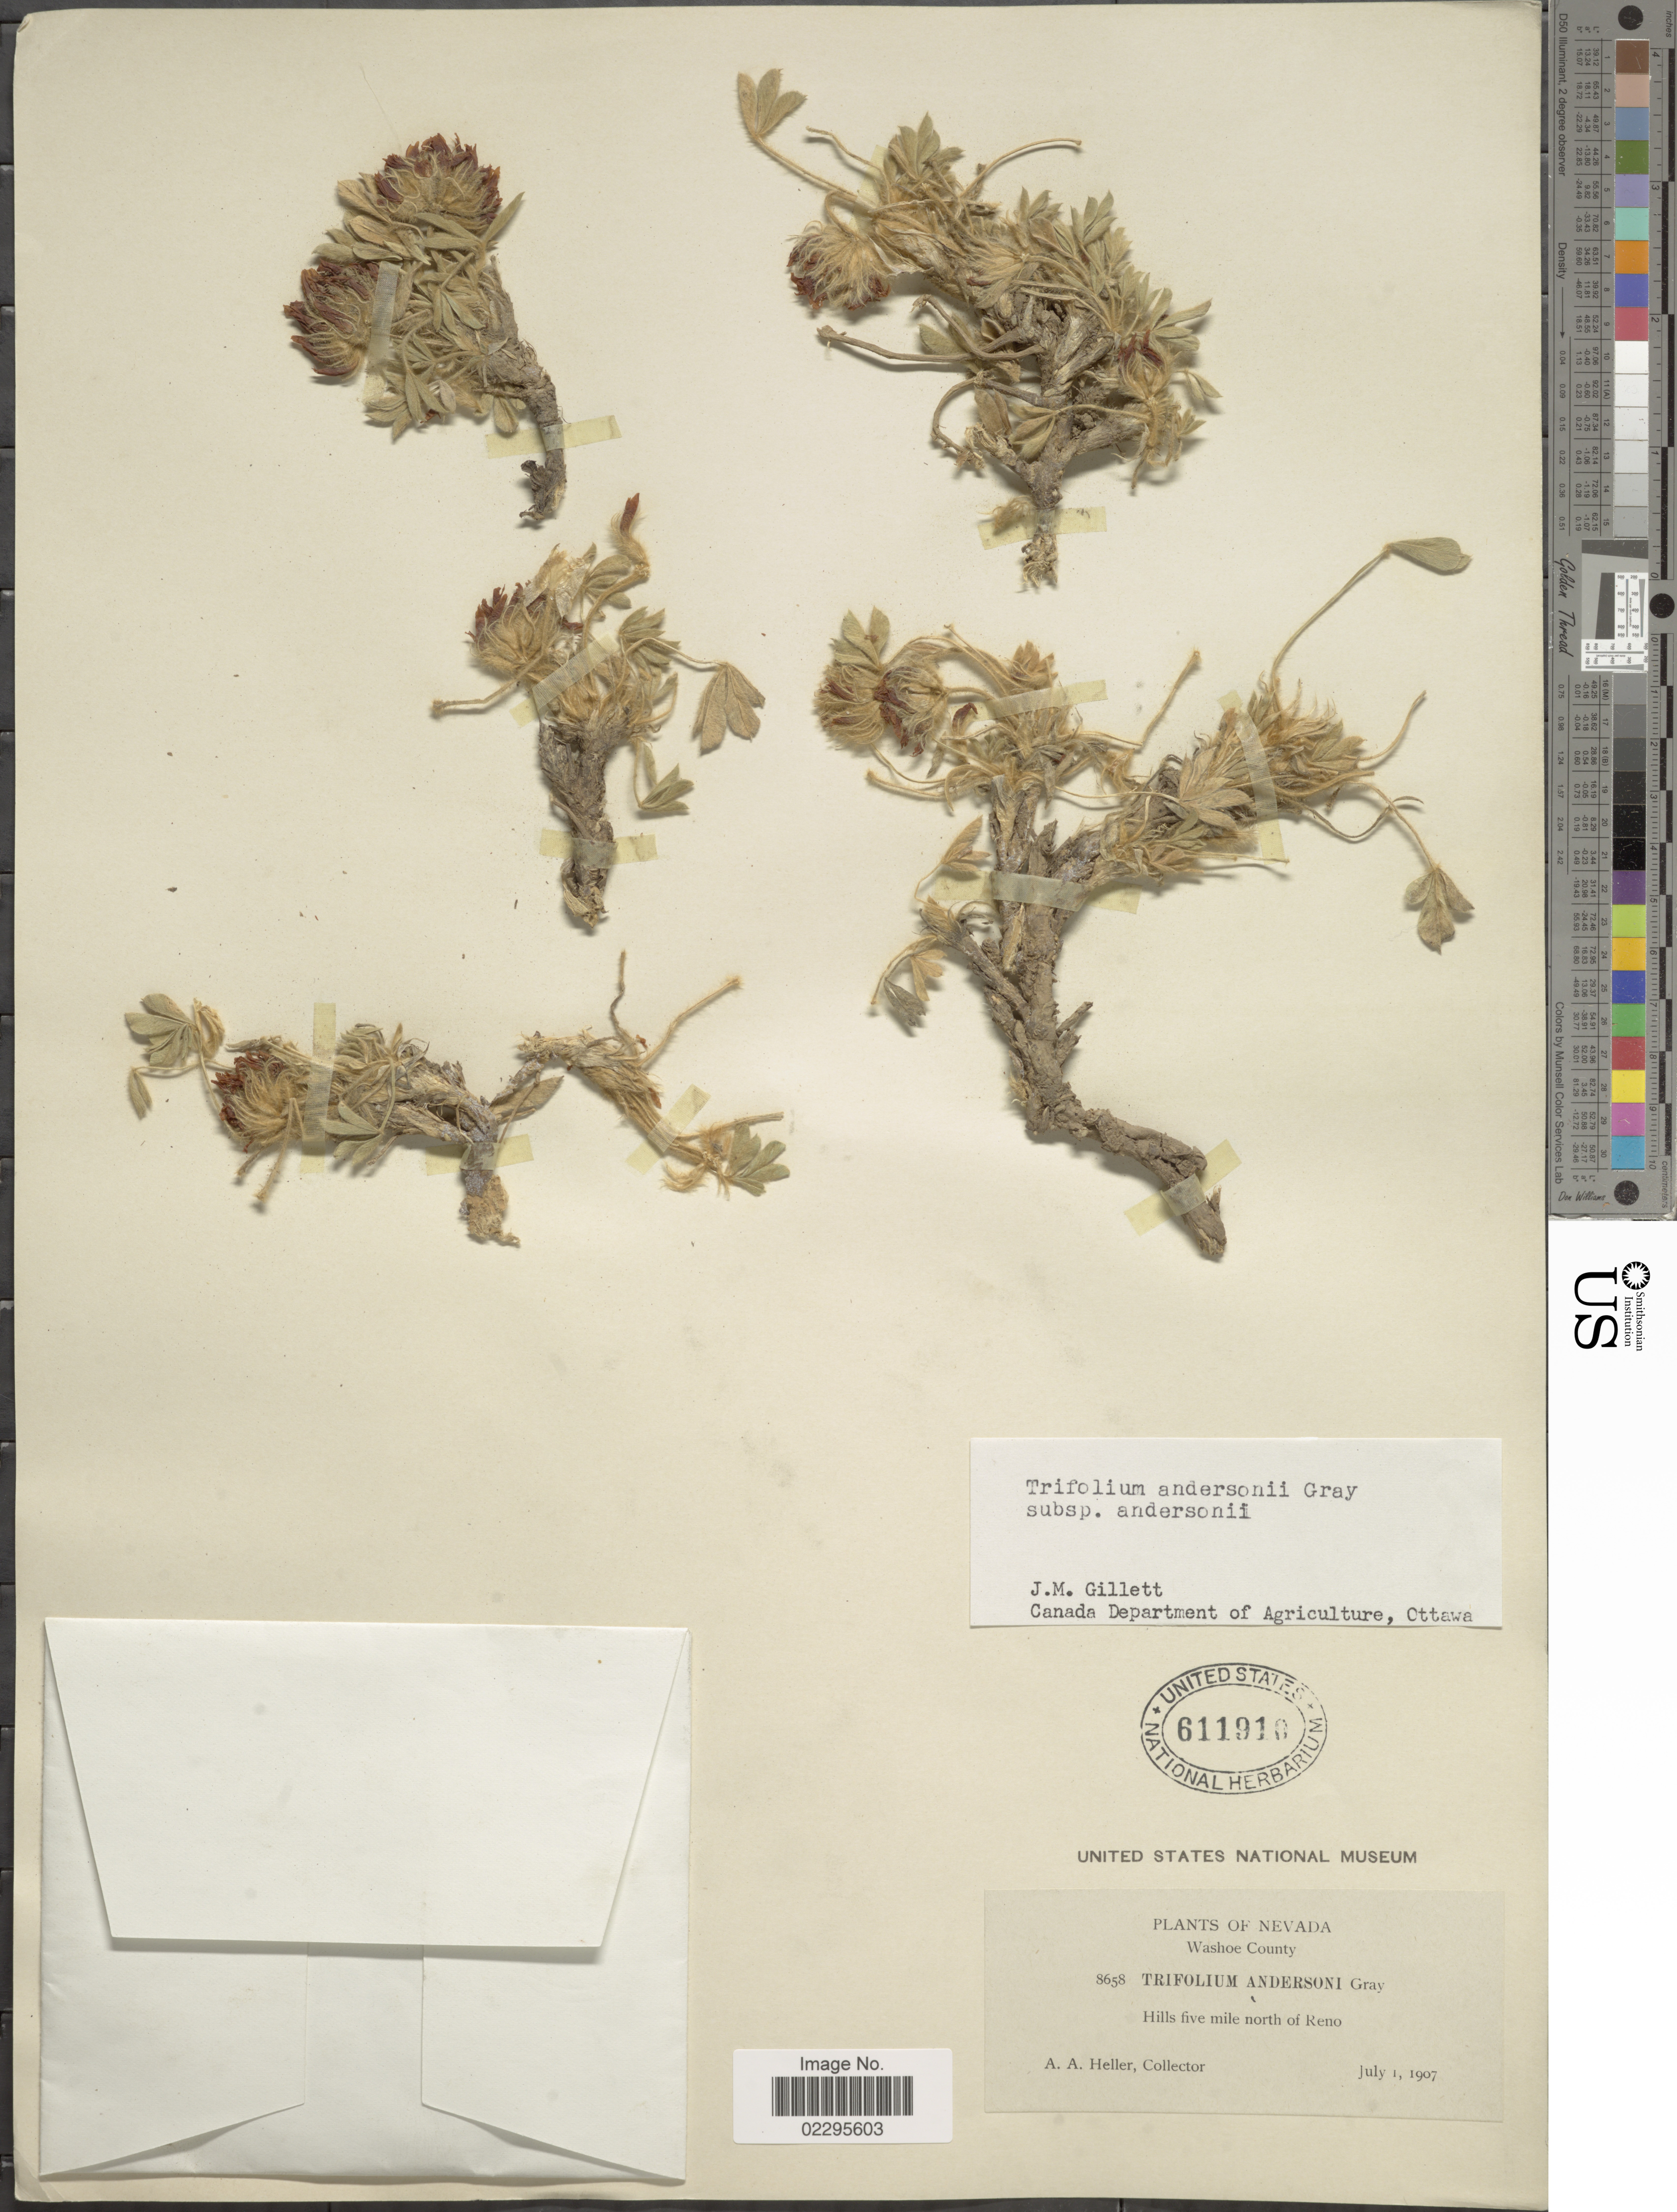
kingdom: Plantae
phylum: Tracheophyta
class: Magnoliopsida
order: Fabales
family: Fabaceae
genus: Trifolium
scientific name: Trifolium andersonii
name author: A. Gray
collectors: A. A. Heller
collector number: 8658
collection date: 1907-07-01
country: United States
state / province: Nevada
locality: Washoe County. Hills five mile north of Reno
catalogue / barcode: US 611910